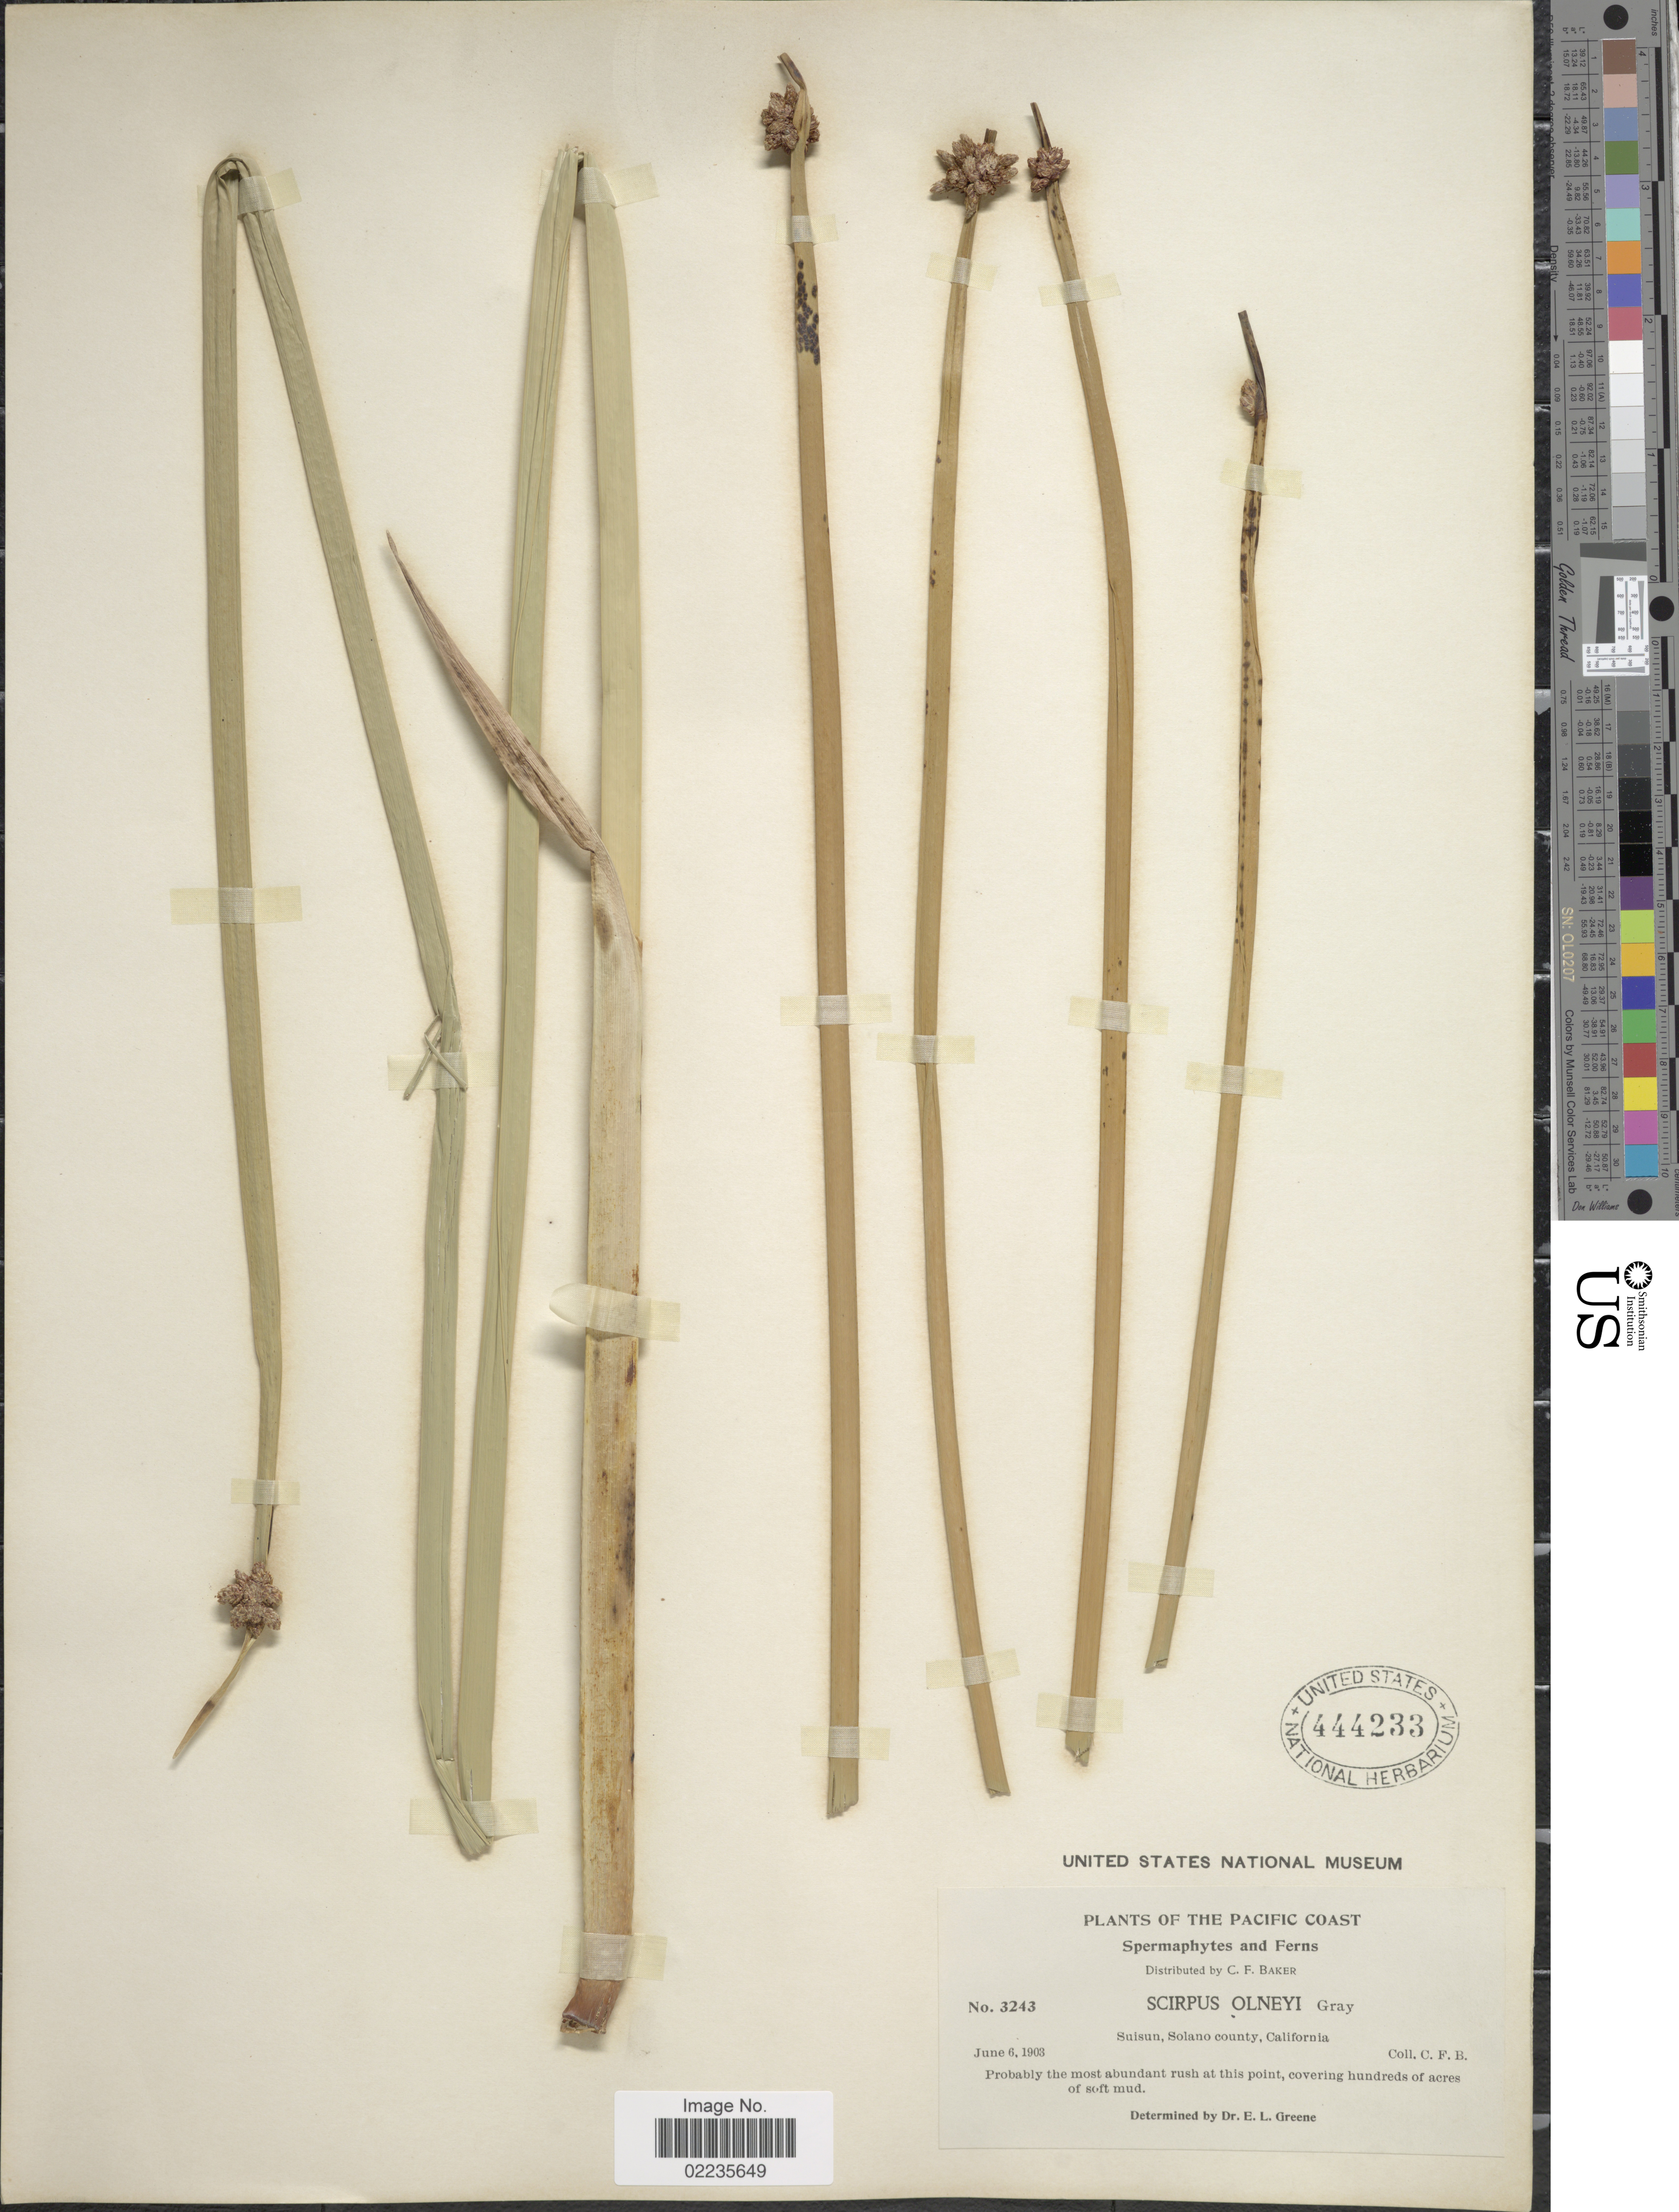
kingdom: Plantae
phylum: Tracheophyta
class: Liliopsida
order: Poales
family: Cyperaceae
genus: Schoenoplectus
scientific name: Schoenoplectus americanus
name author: (Pers.) Volkart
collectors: C. F. Baker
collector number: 3243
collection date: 1903-06-06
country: United States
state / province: California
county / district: Solano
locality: The Pacific Coast, Suisun, Solano county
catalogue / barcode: US 444233